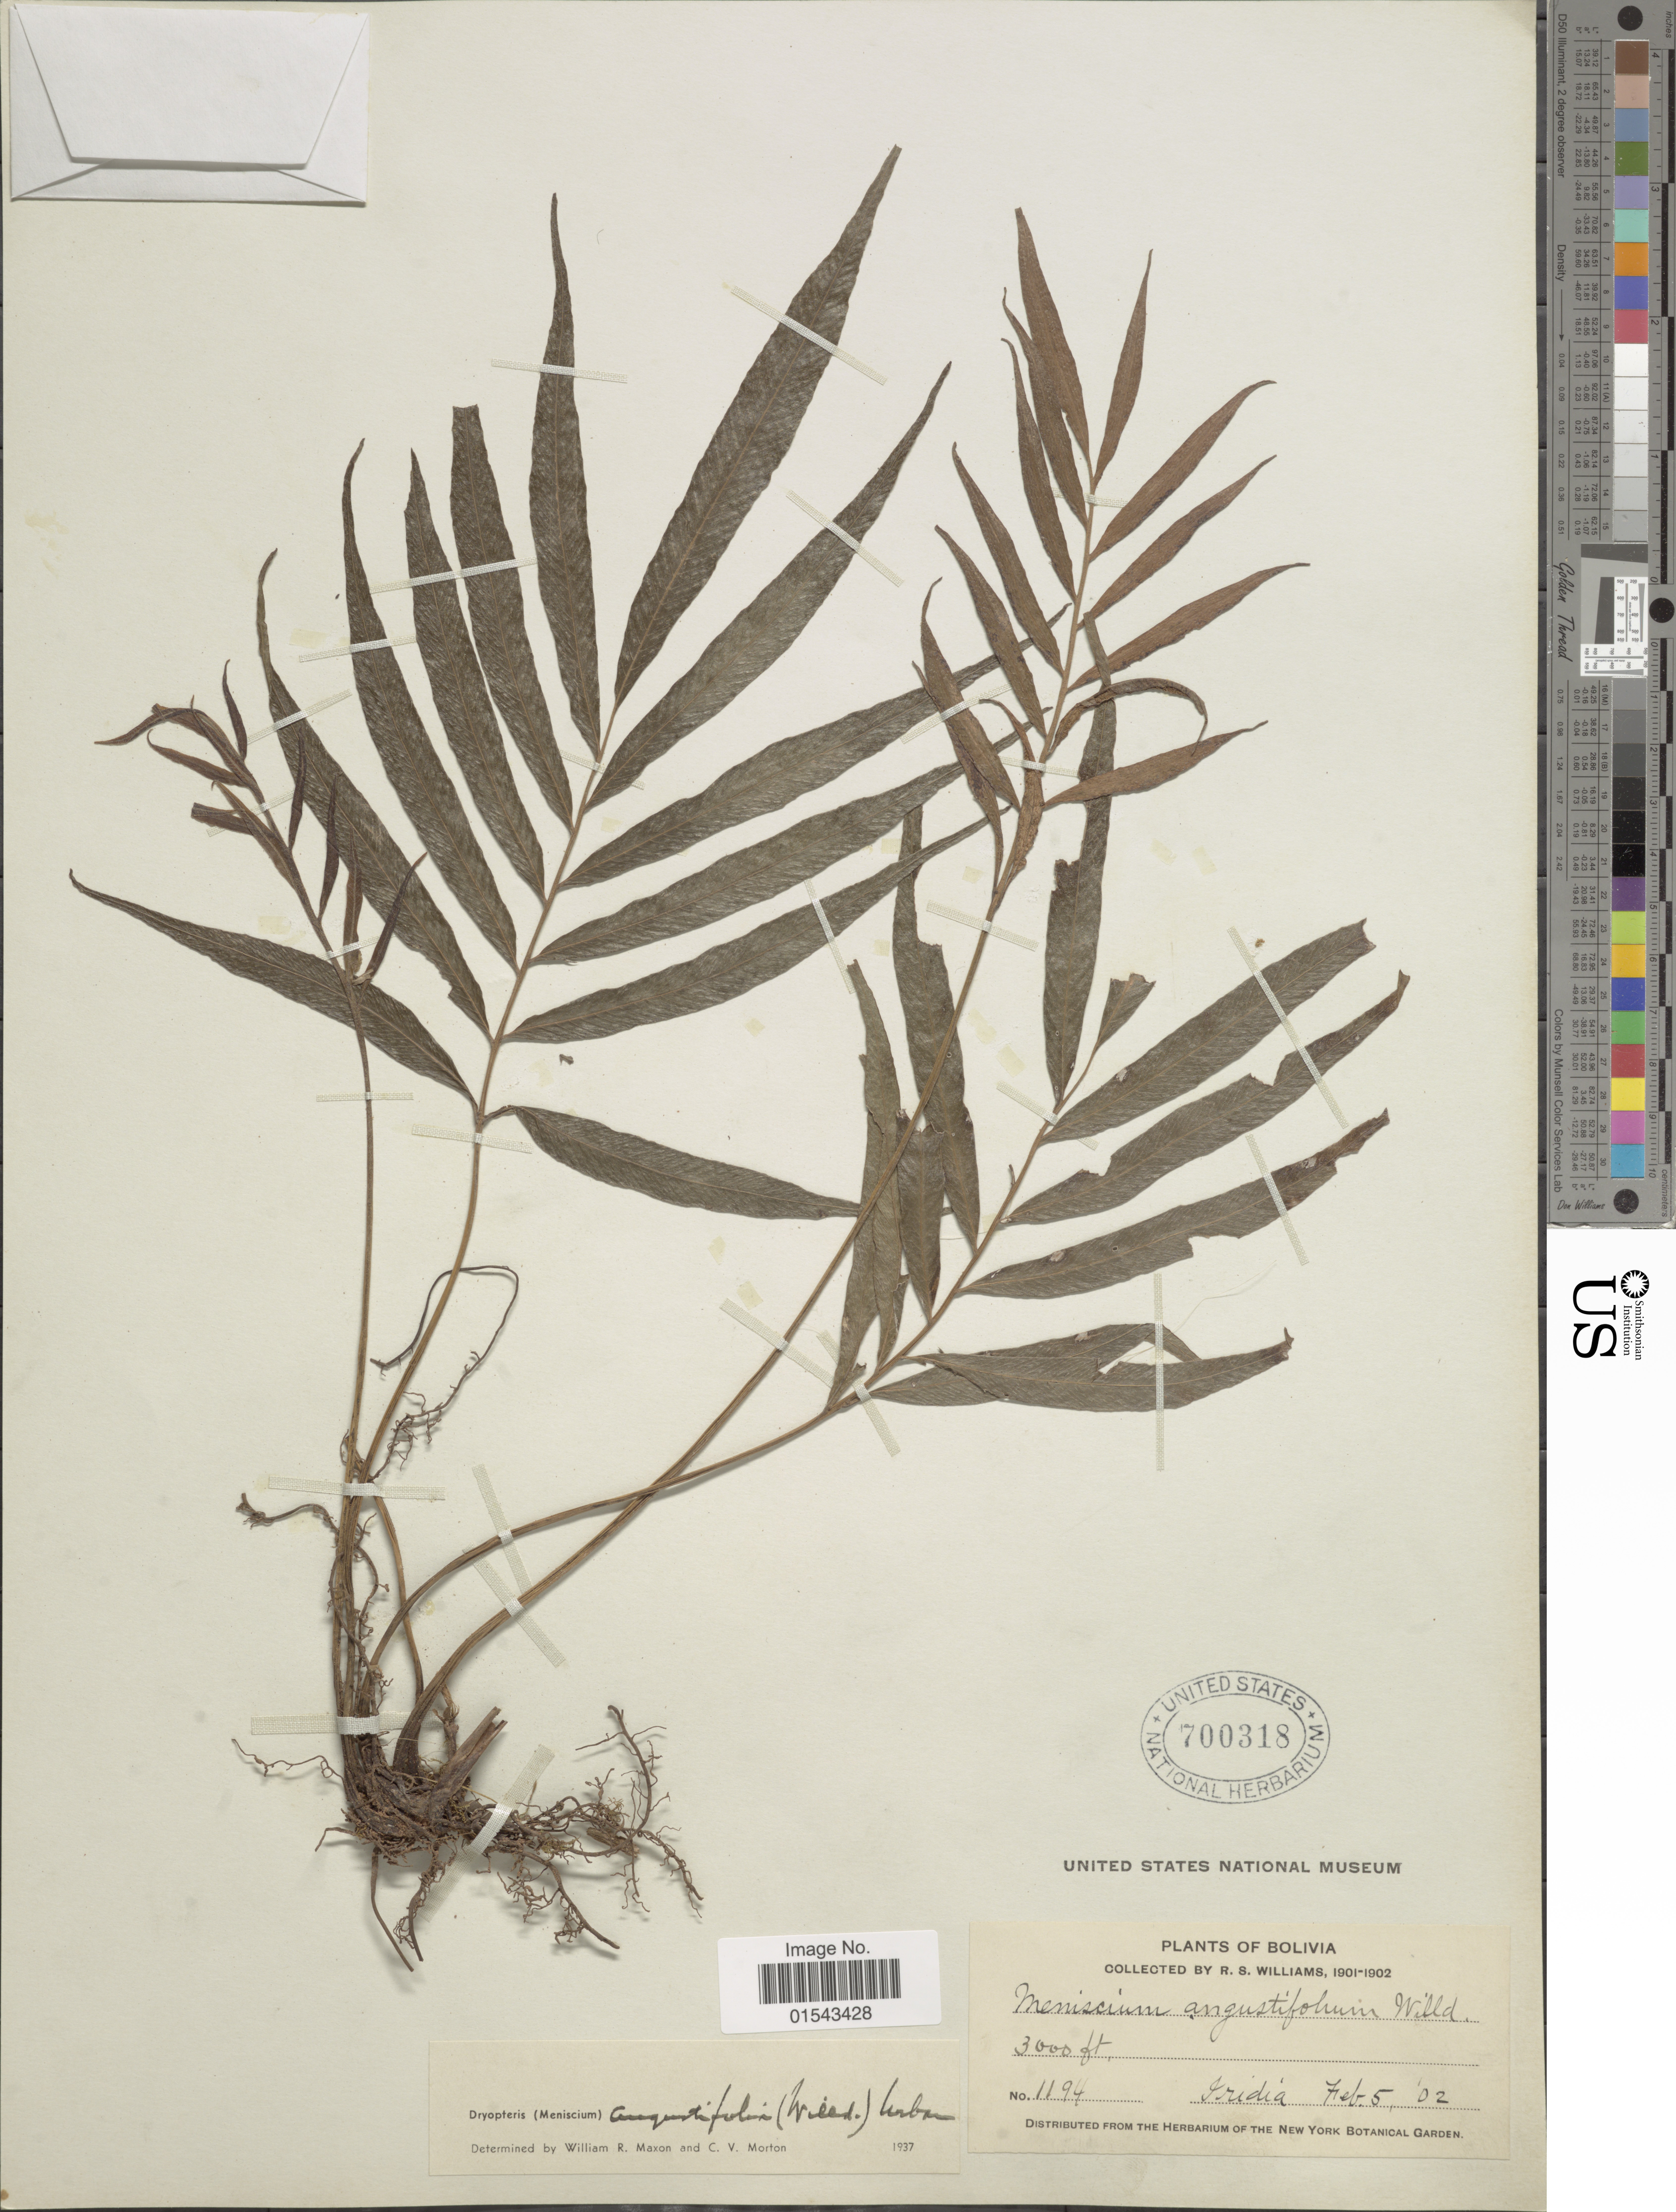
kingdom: Plantae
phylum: Tracheophyta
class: Polypodiopsida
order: Polypodiales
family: Thelypteridaceae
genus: Meniscium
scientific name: Meniscium angustifolium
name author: Willd.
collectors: R. S. Williams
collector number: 1194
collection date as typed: Feb. 5, '02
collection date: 1902-02-05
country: Bolivia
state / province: La Paz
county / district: Franz Tamayo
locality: Iridia (on trail from San Jose to Apolo)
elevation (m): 914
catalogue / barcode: US 700318